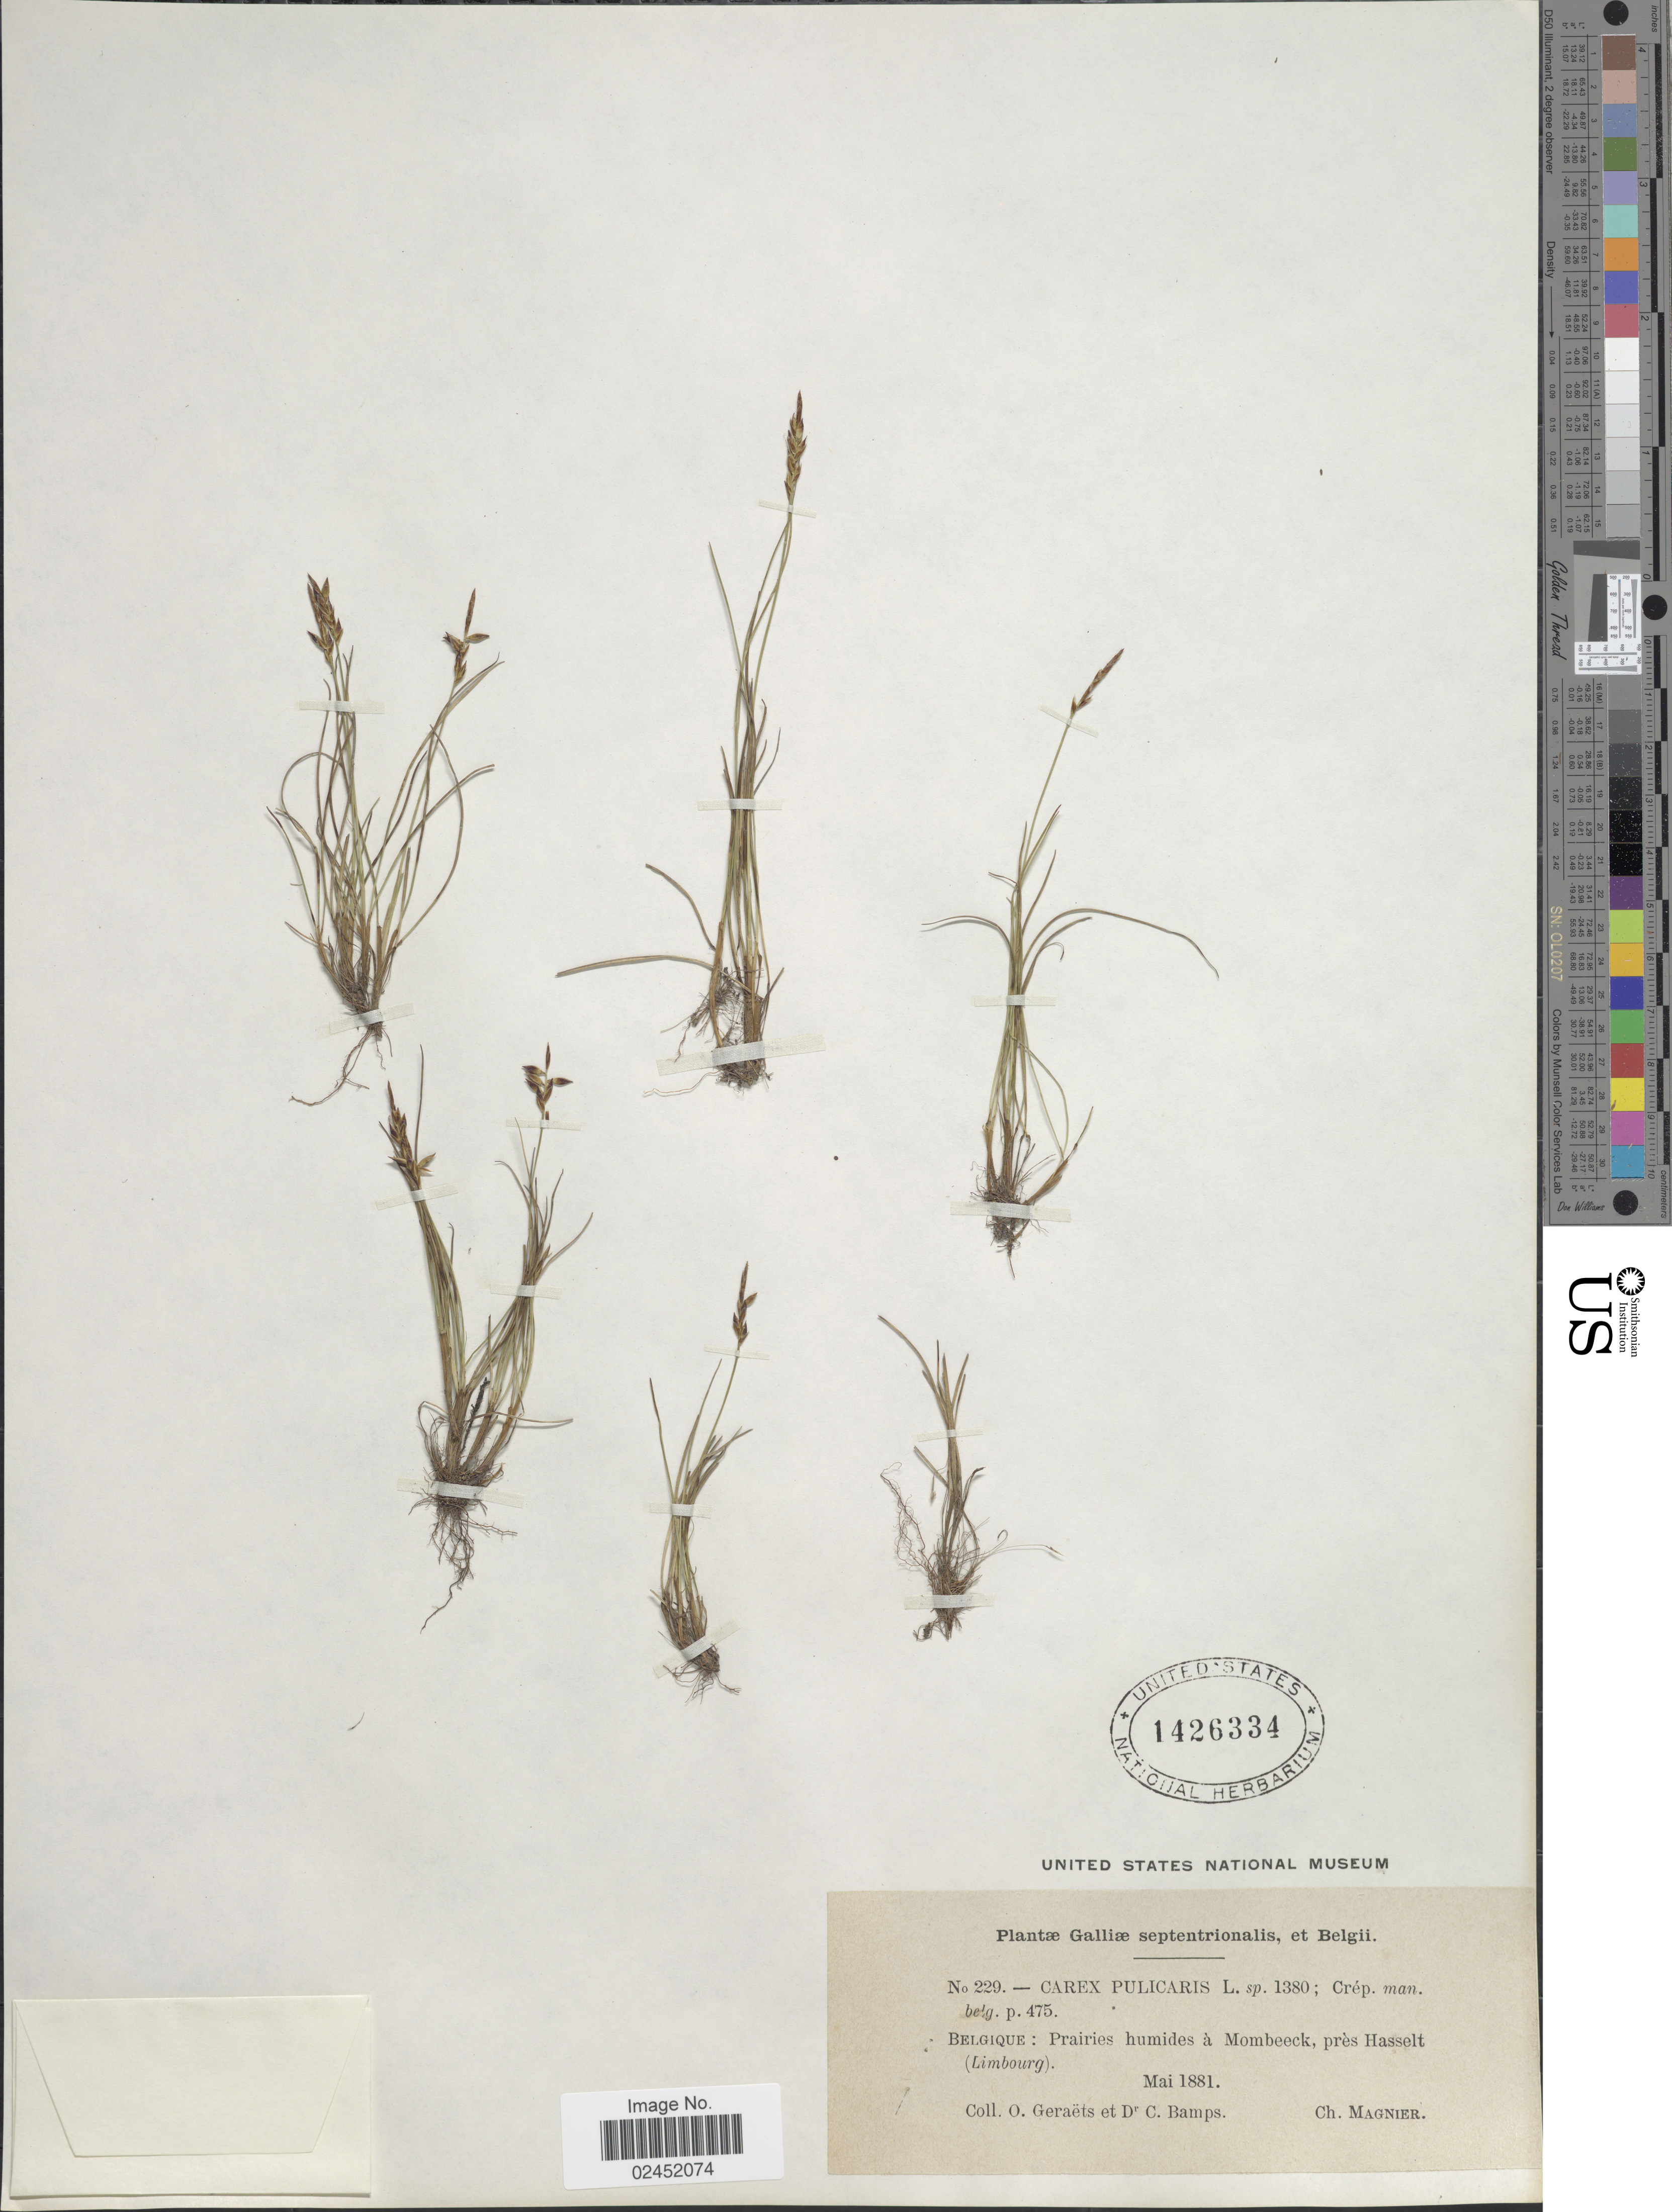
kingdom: Plantae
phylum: Tracheophyta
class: Liliopsida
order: Poales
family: Cyperaceae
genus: Carex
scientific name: Carex pulicaris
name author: L.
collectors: O. Geraets, C. Bamps & C. Magnier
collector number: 229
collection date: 1881-05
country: Belgium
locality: Prairies humides à Mombeeck, près Hasselt (Limbourg)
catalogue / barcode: US 1426334